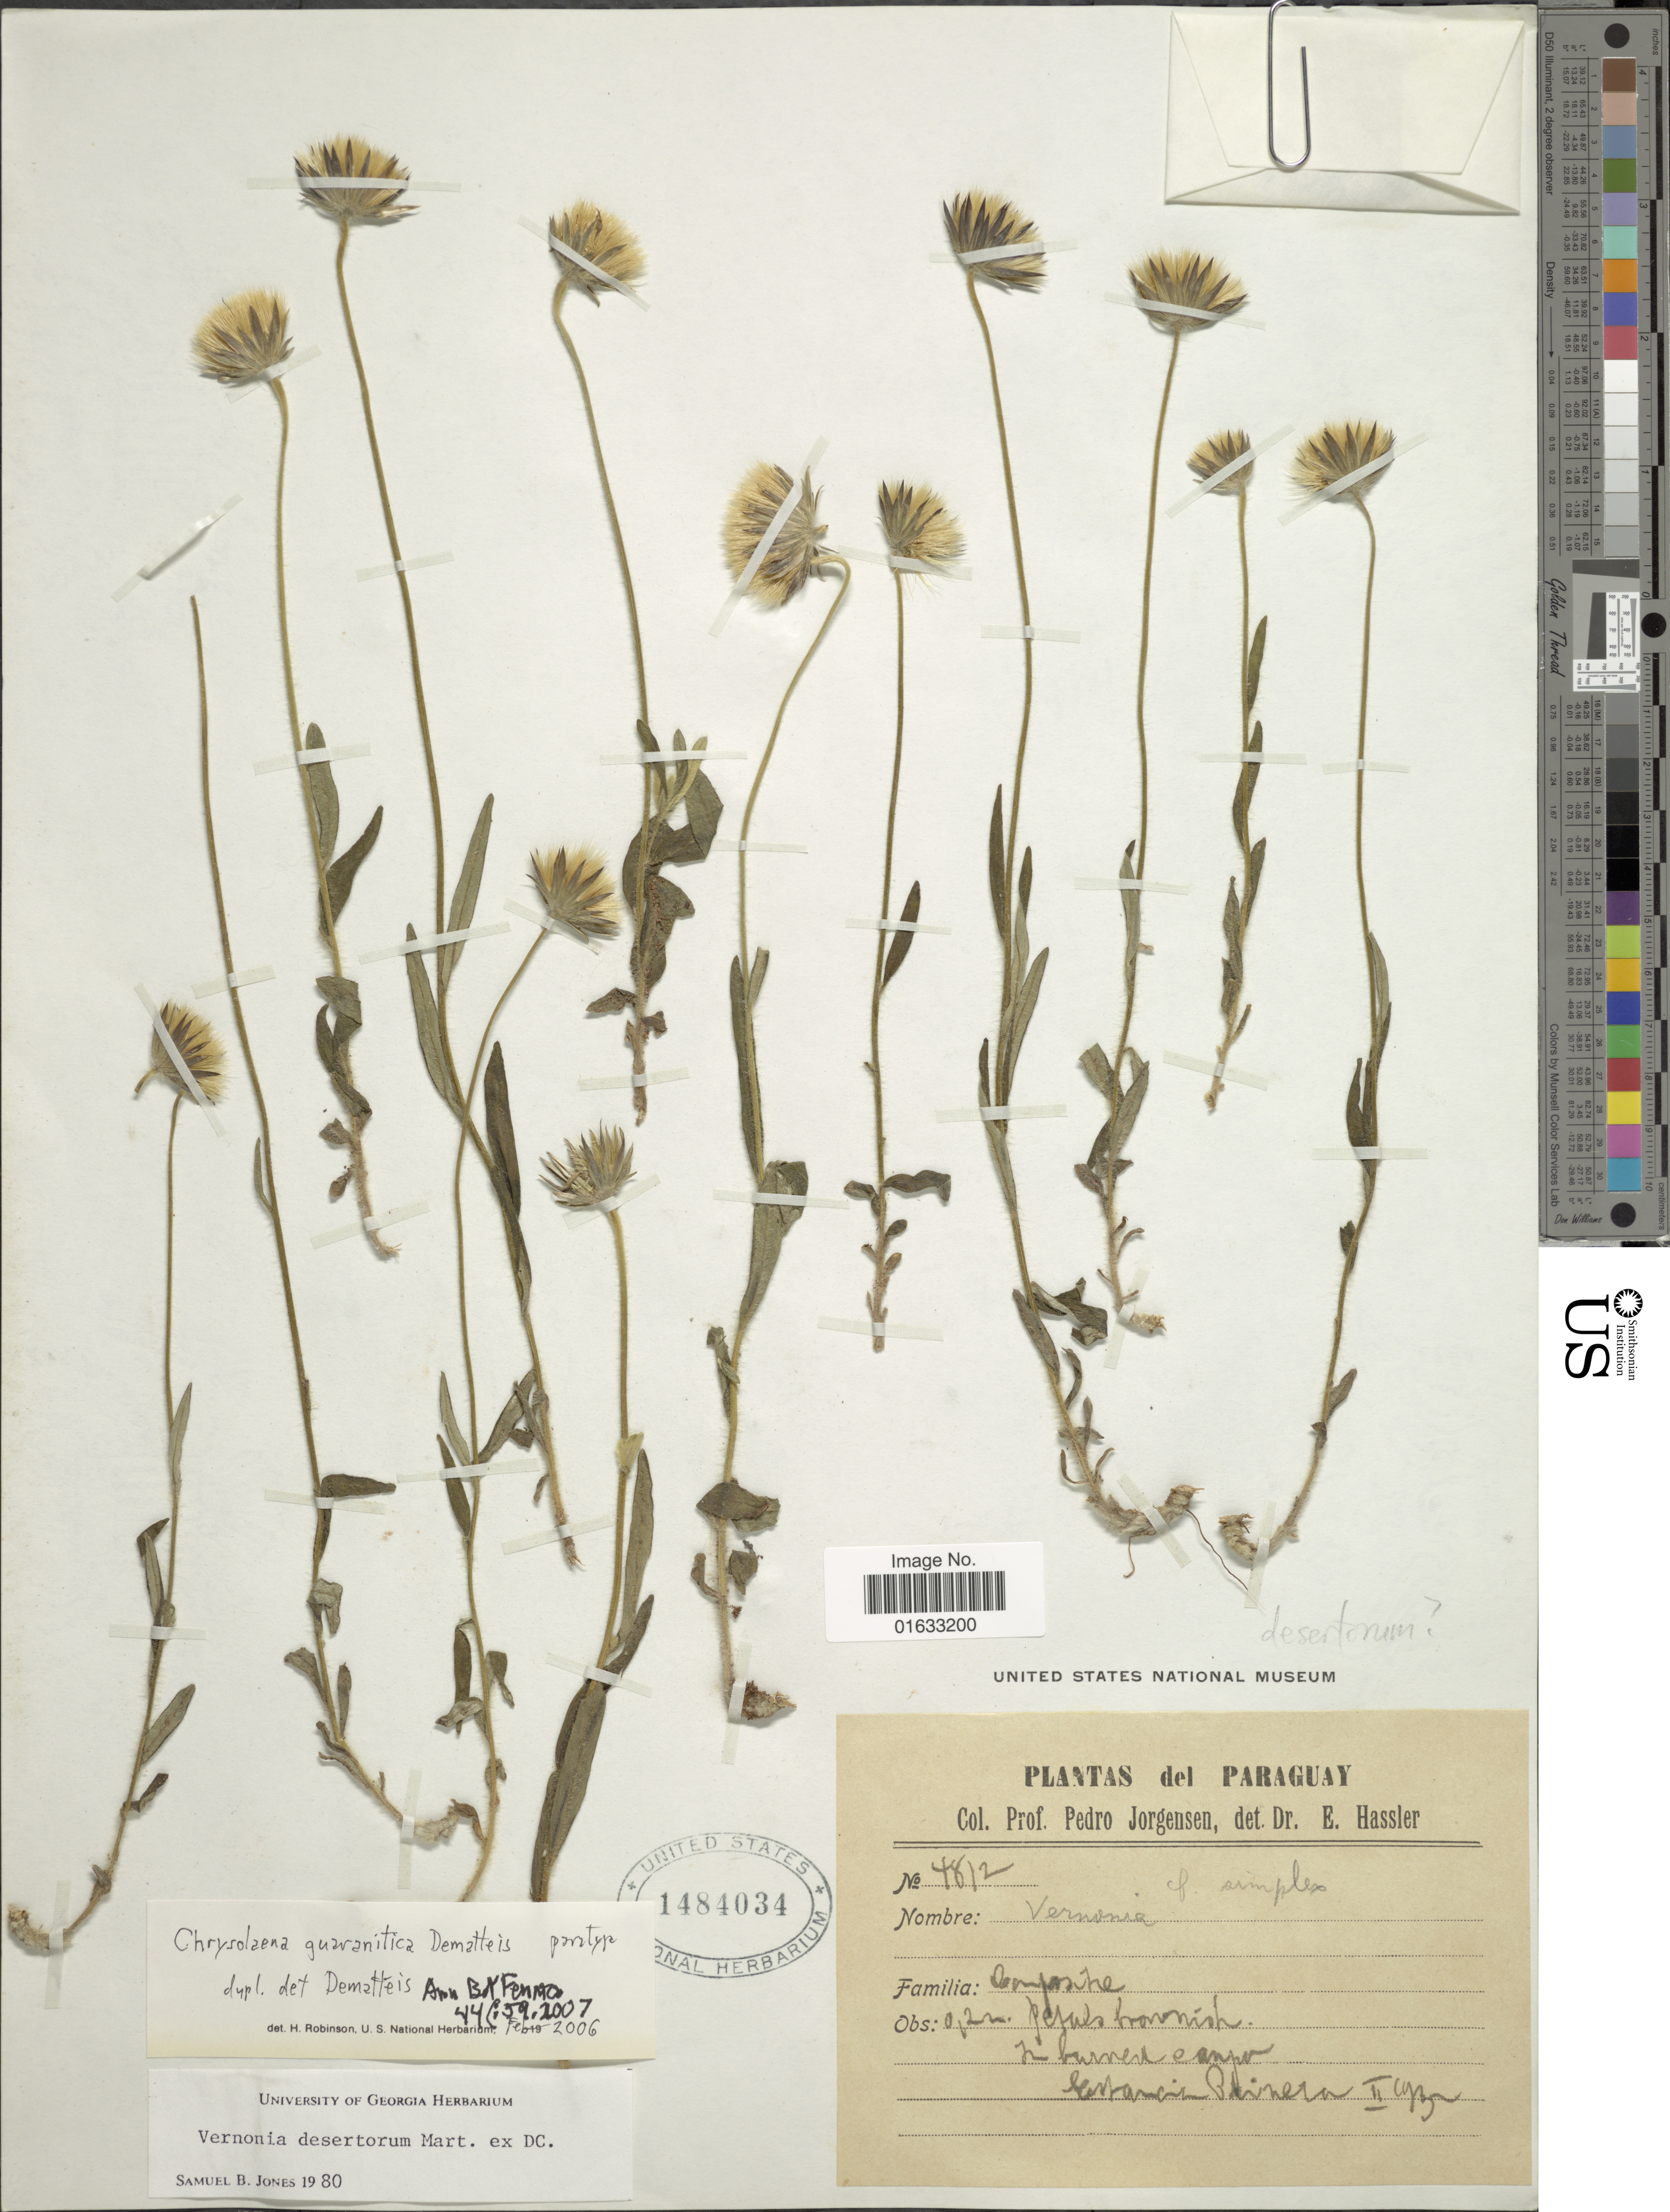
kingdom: Plantae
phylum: Tracheophyta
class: Magnoliopsida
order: Asterales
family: Asteraceae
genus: Chrysolaena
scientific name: Chrysolaena guaranitica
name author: Dematt.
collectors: P. Jörgensen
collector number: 4812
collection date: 1932-02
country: Paraguay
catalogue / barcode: US 1484034